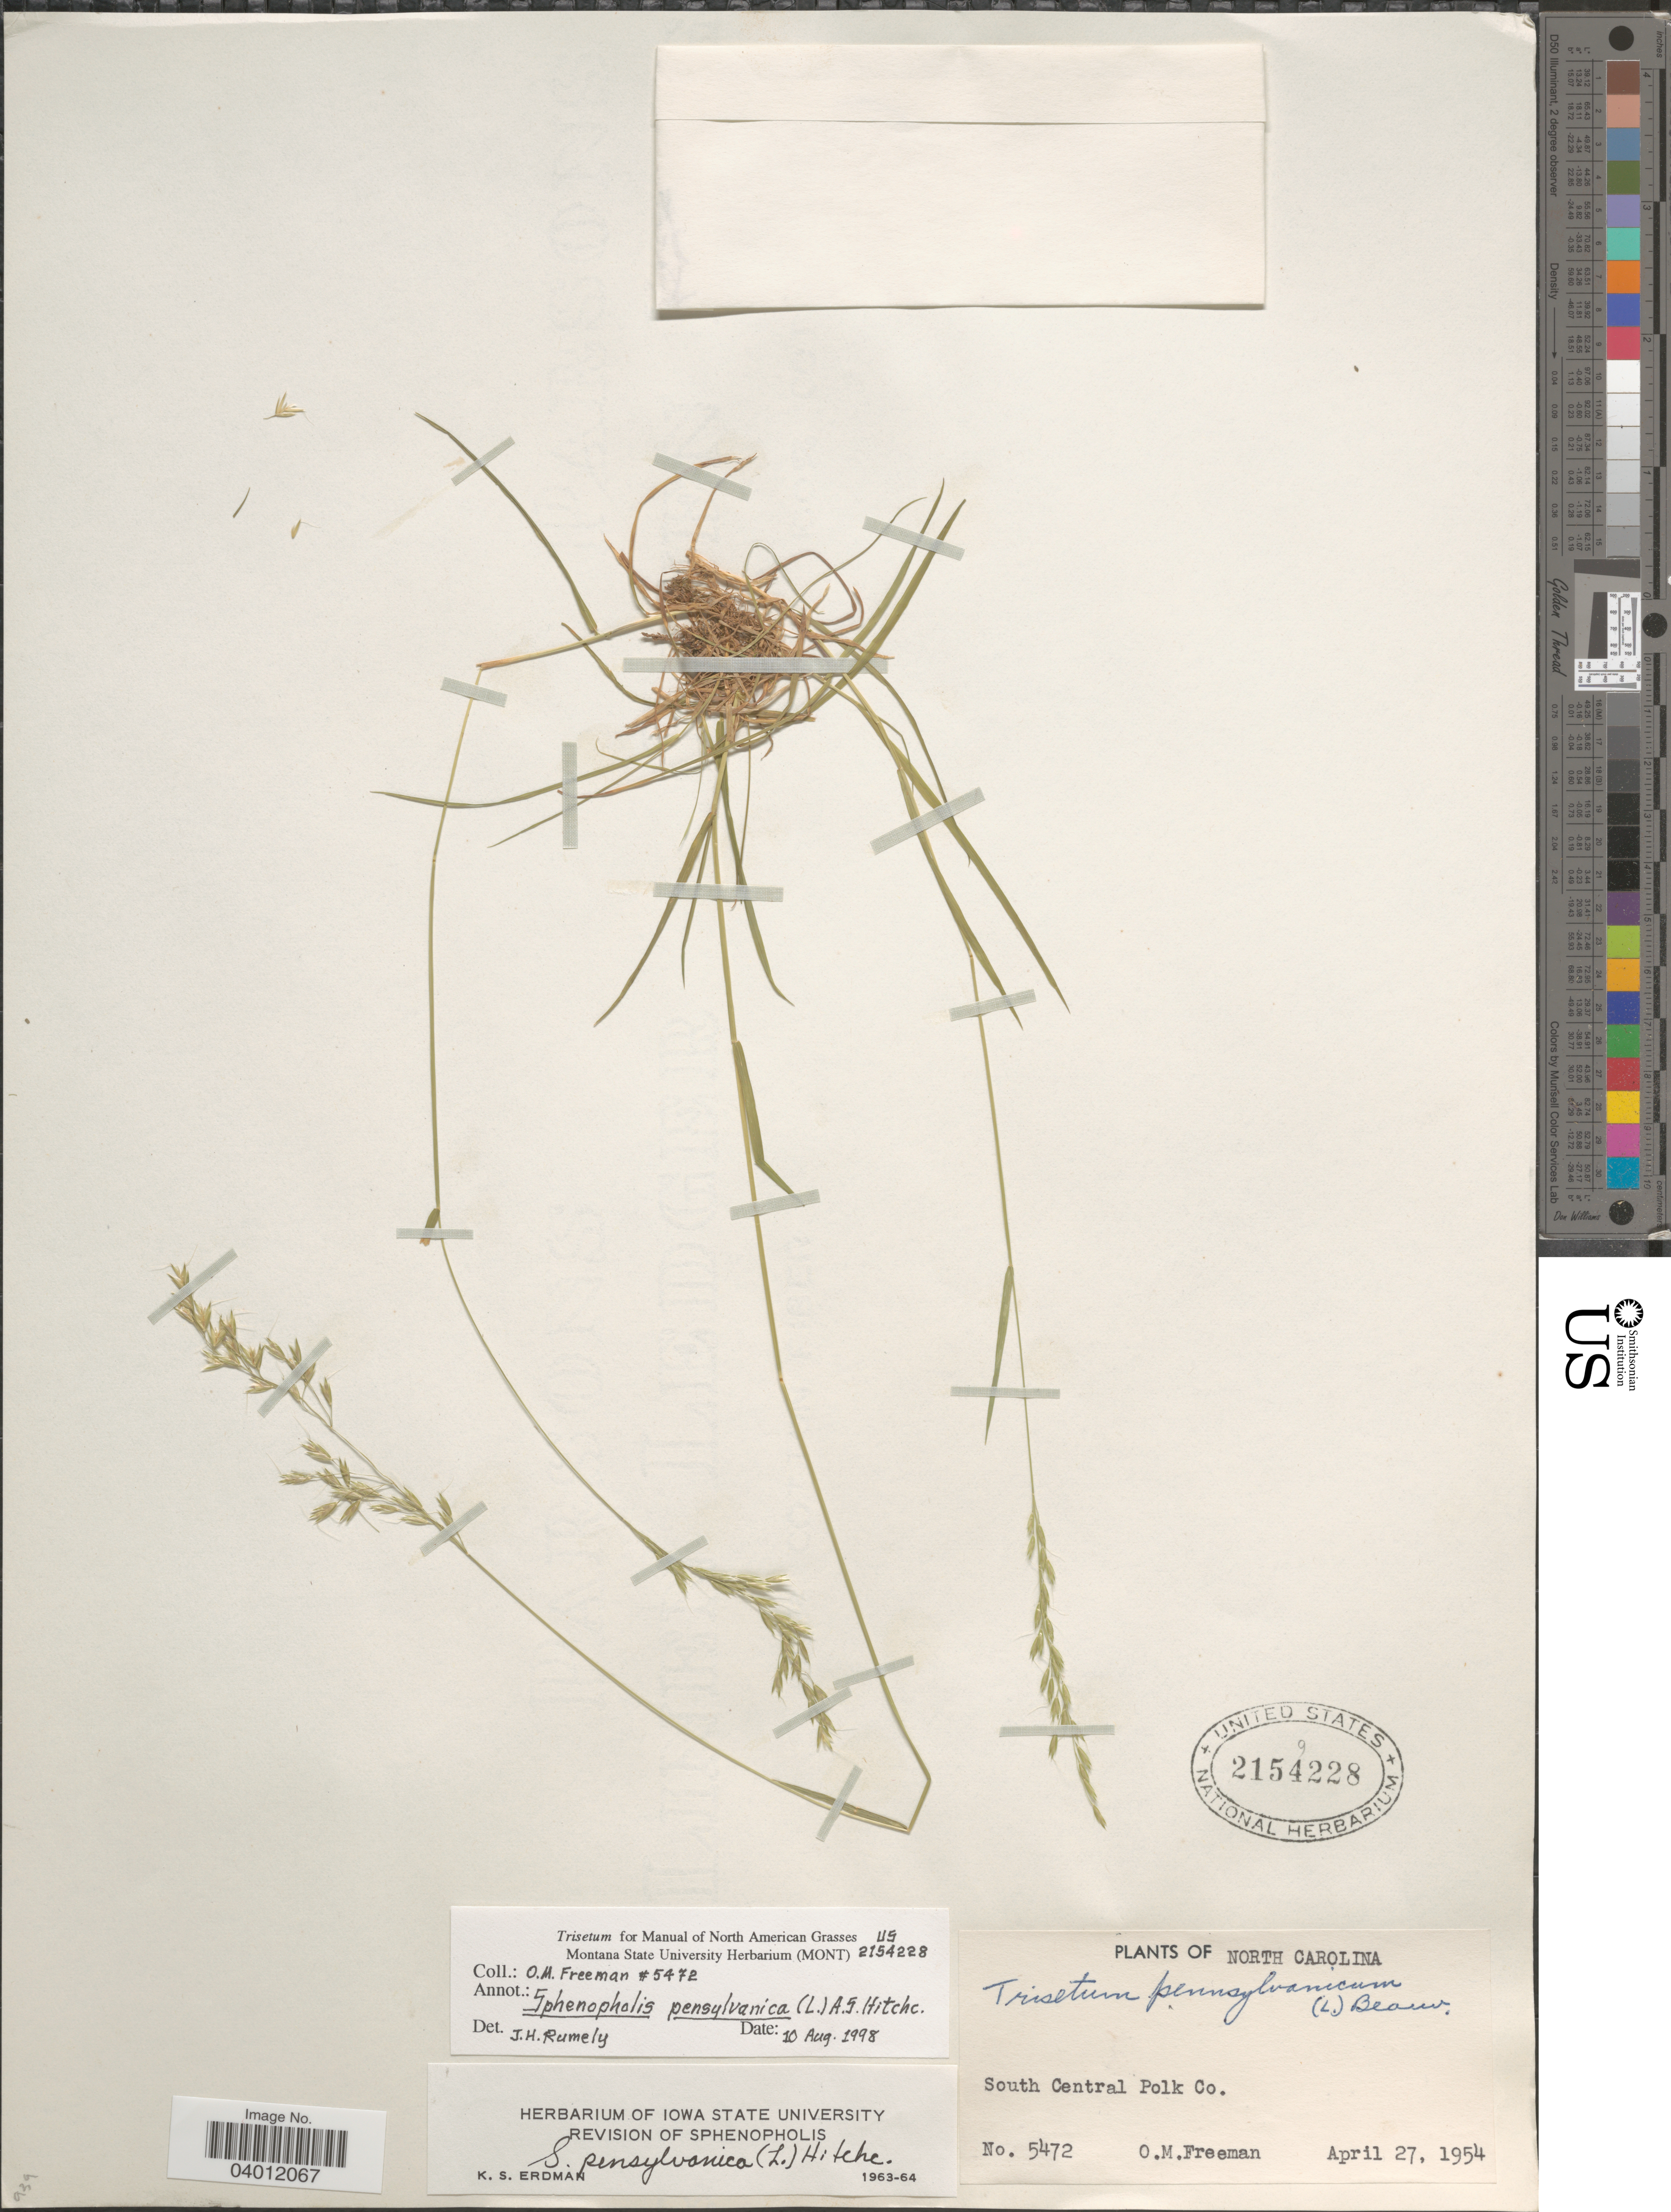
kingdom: Plantae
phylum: Tracheophyta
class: Liliopsida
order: Poales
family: Poaceae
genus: Sphenopholis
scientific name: Sphenopholis pensylvanica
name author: (L.) Hitchc.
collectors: O. Freeman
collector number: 5472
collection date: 1954-04-27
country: United States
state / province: North Carolina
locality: South Central Polk Co.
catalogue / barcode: US 2159228